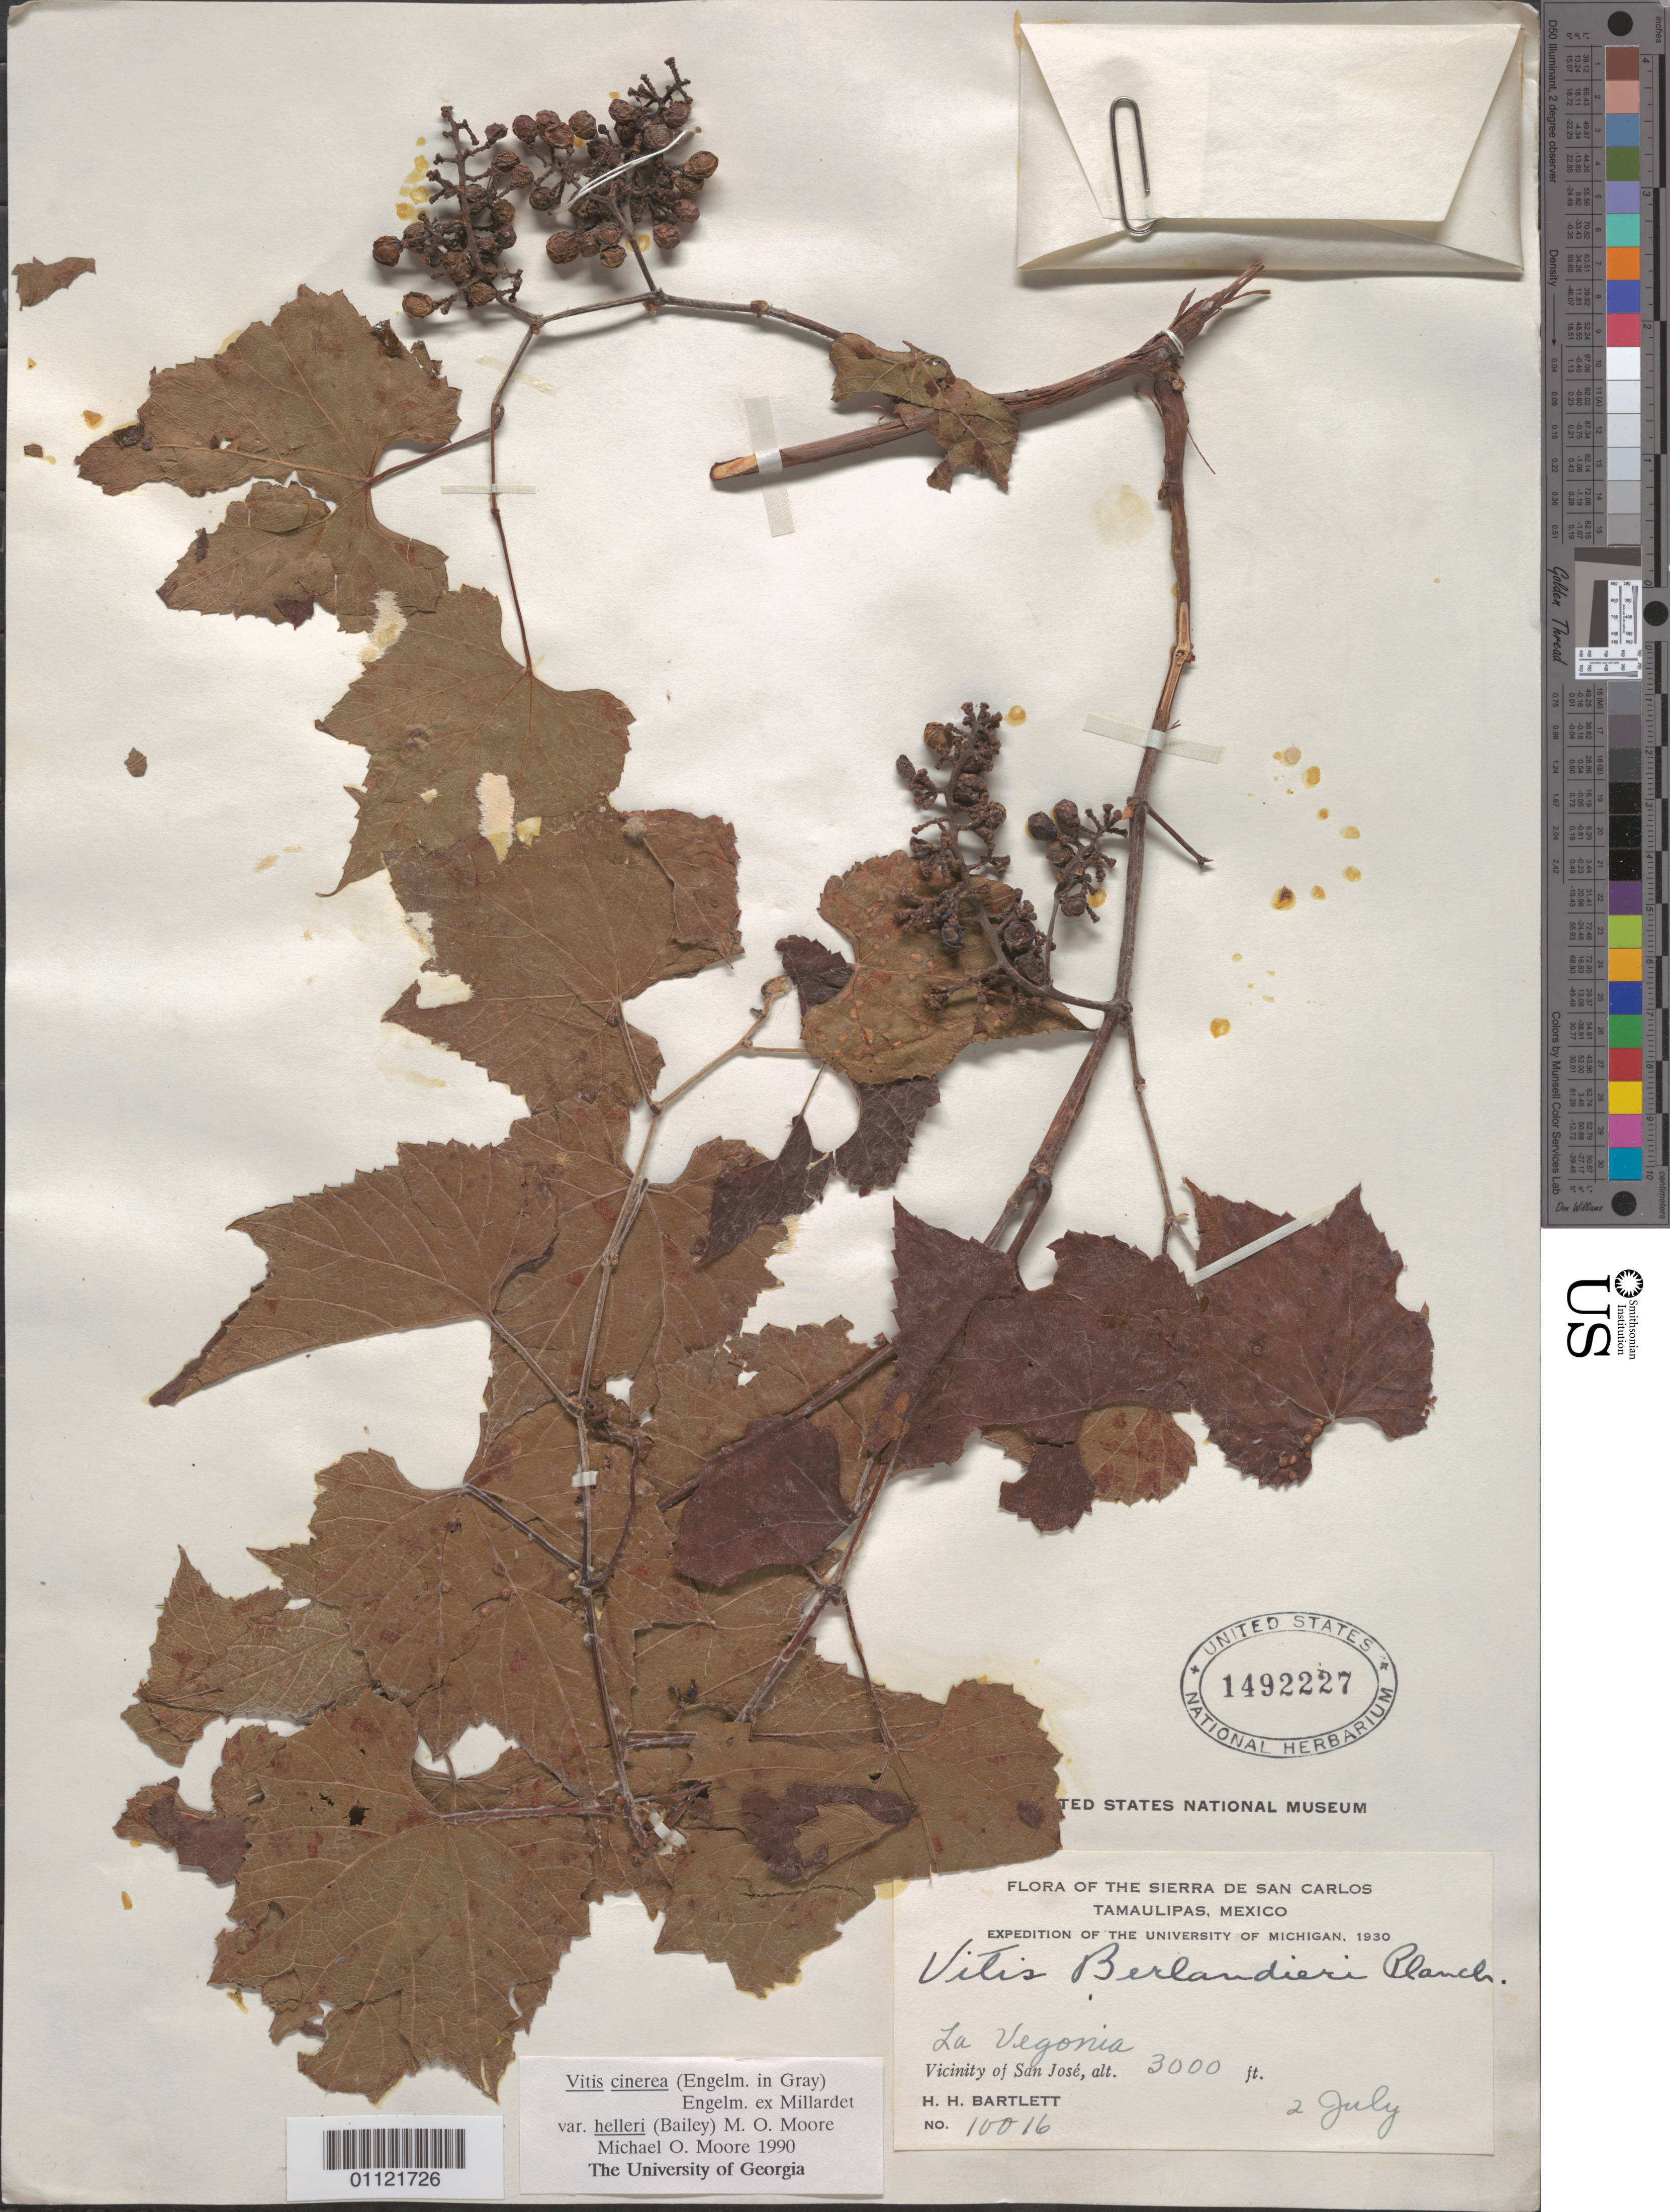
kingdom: Plantae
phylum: Tracheophyta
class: Magnoliopsida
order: Vitales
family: Vitaceae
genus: Vitis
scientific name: Vitis cinerea var. helleri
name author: (L.H. Bailey) M.O. Moore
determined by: Moore, M. O.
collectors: H. H. Bartlett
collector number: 10016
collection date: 1930-07-02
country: Mexico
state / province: Tamaulipas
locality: La Vegonia, Vicinity of San Jose, Tamaulipas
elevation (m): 914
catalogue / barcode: US 1492227